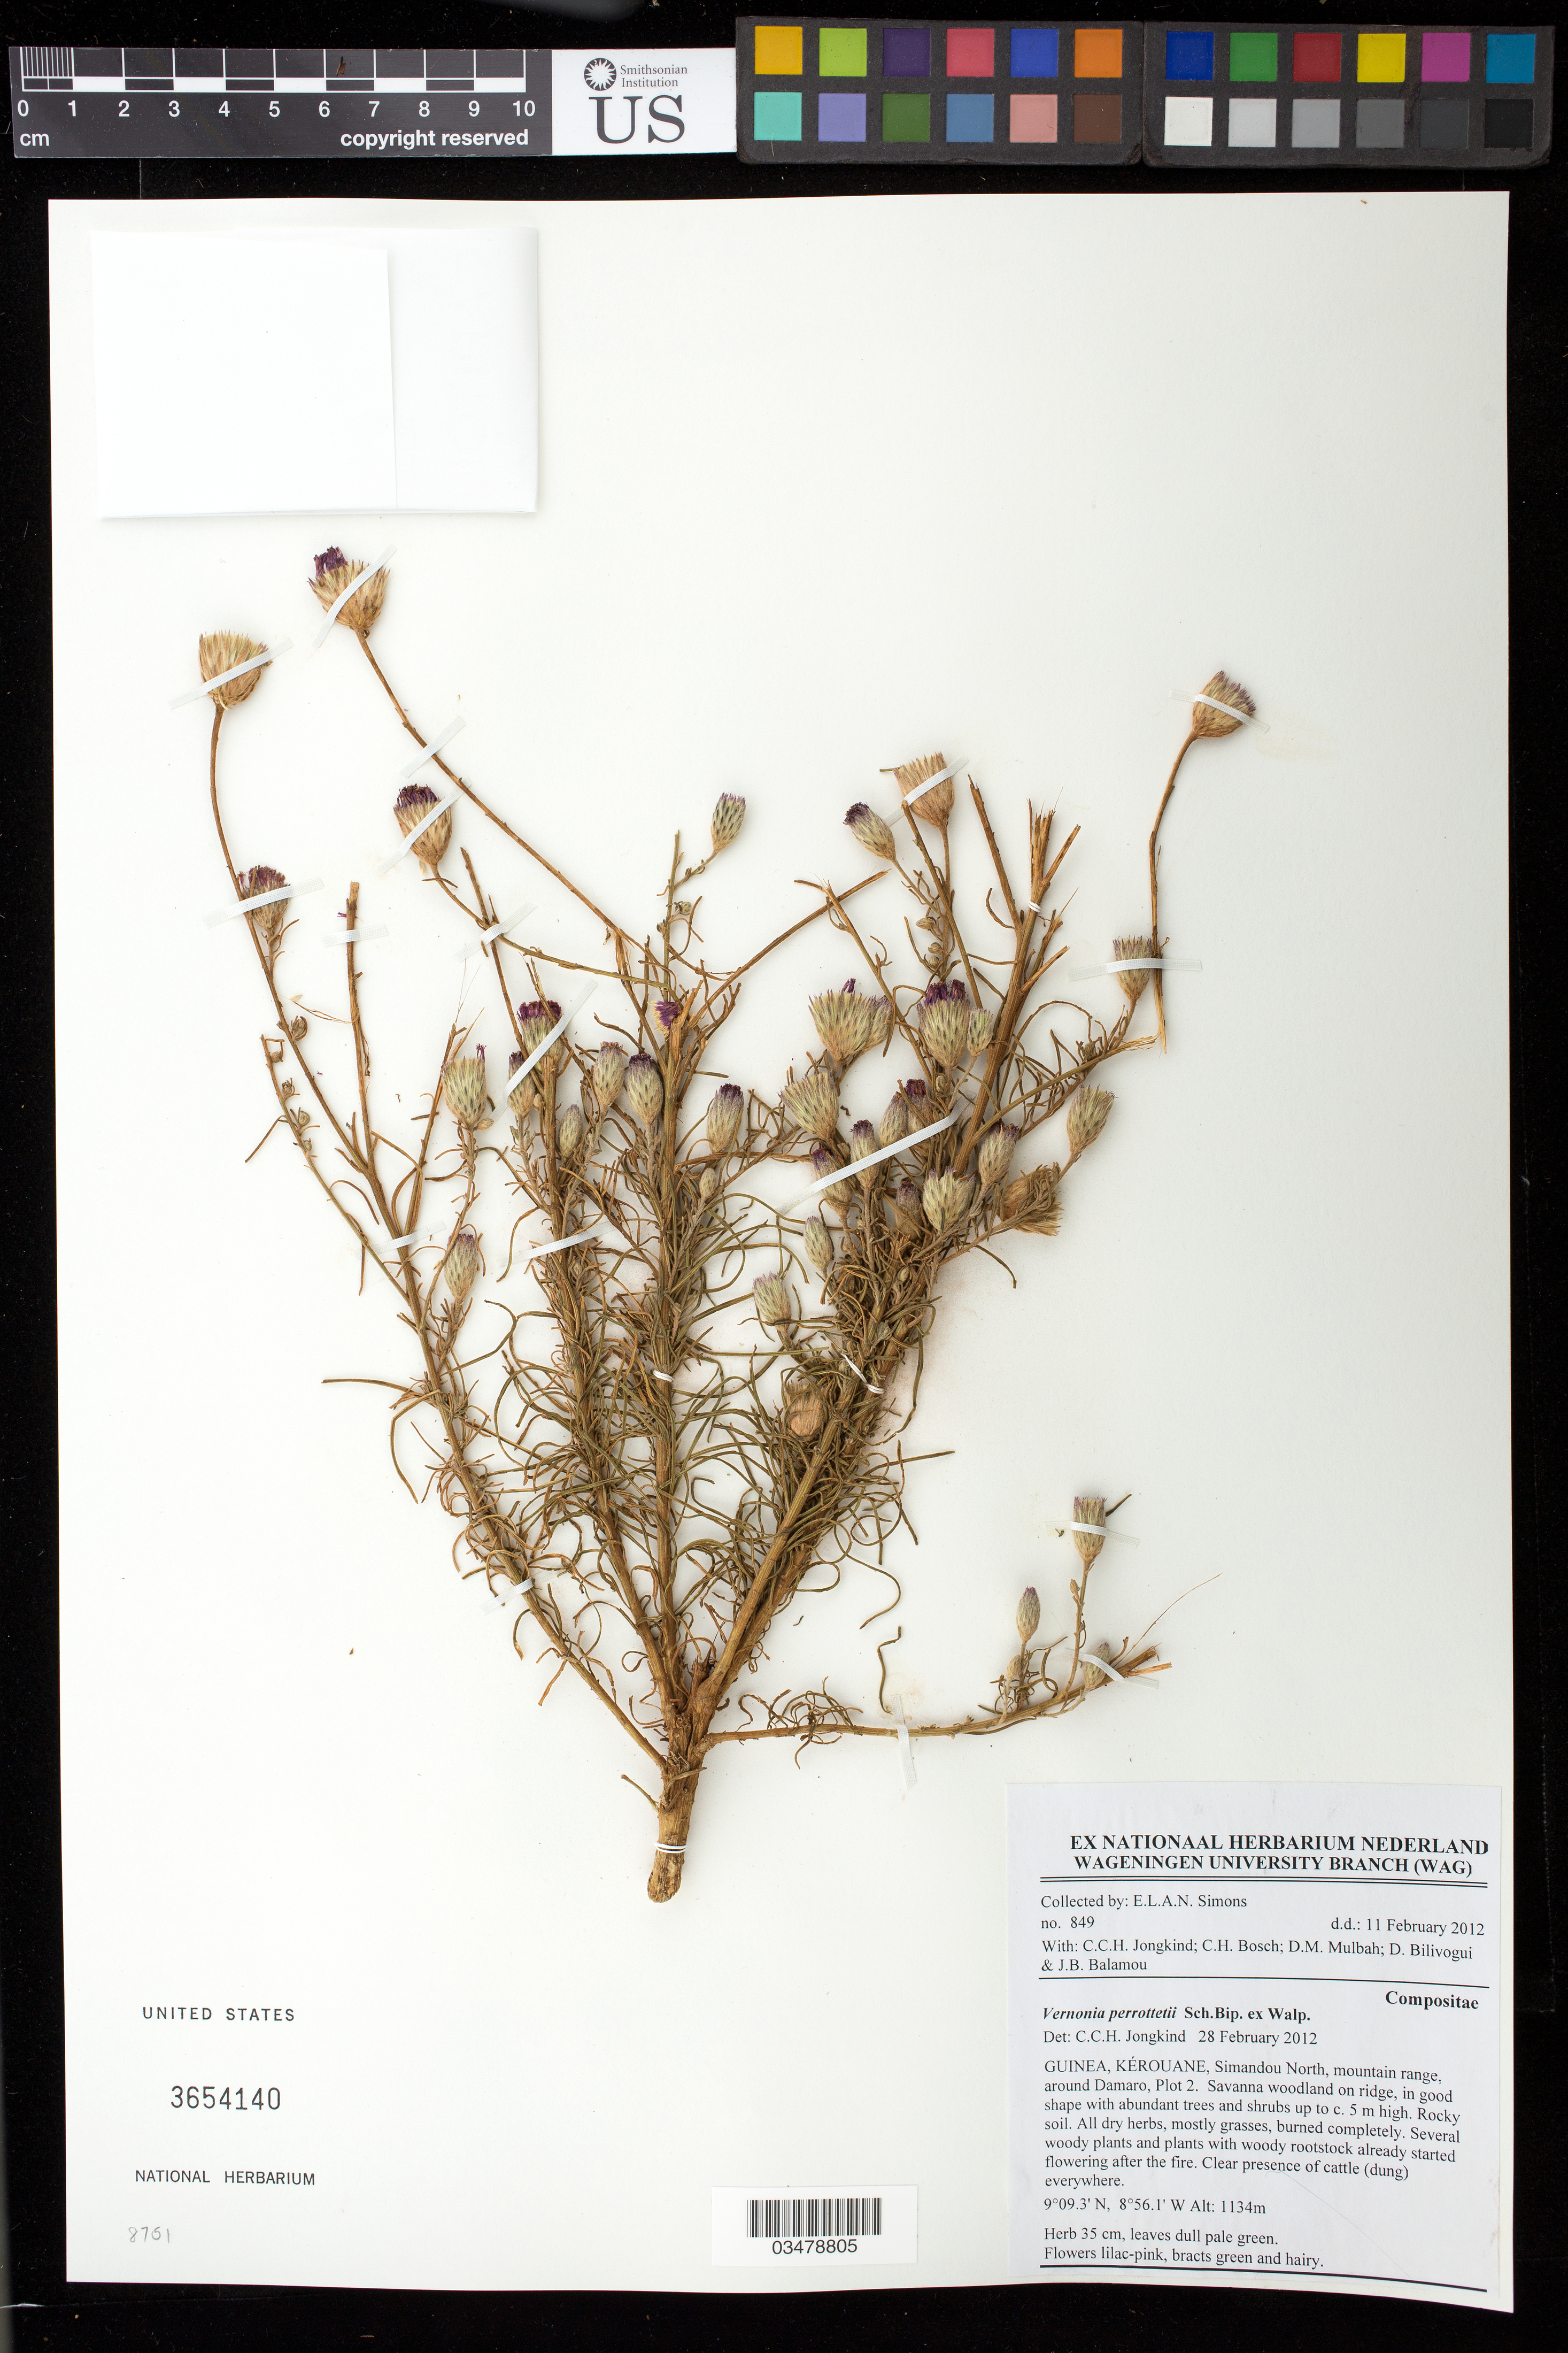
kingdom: Plantae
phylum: Tracheophyta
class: Magnoliopsida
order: Asterales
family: Asteraceae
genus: Polydora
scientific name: Polydora serratuloides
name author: (DC.) H. Rob.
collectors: E. Simons, C. C. Jongkind, C. Bosch, D. M. Mulbah & et al.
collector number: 849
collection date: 2012-02-11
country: Guinea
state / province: Kankan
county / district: Kerouane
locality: Simandou North, mountain range, around Damaro, Plot 2.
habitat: Savanna woodland on ridge, in good shape with abundant trees and shrubs up to c. 5 m high. Rocky soil. all dry herbs, mostly greasses, burned completely. Several woody plants and plants with soody rootstock already started flowering after the fire. Clear presence of cattle (dung) everywhere.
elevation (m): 1134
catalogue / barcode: US 3654140